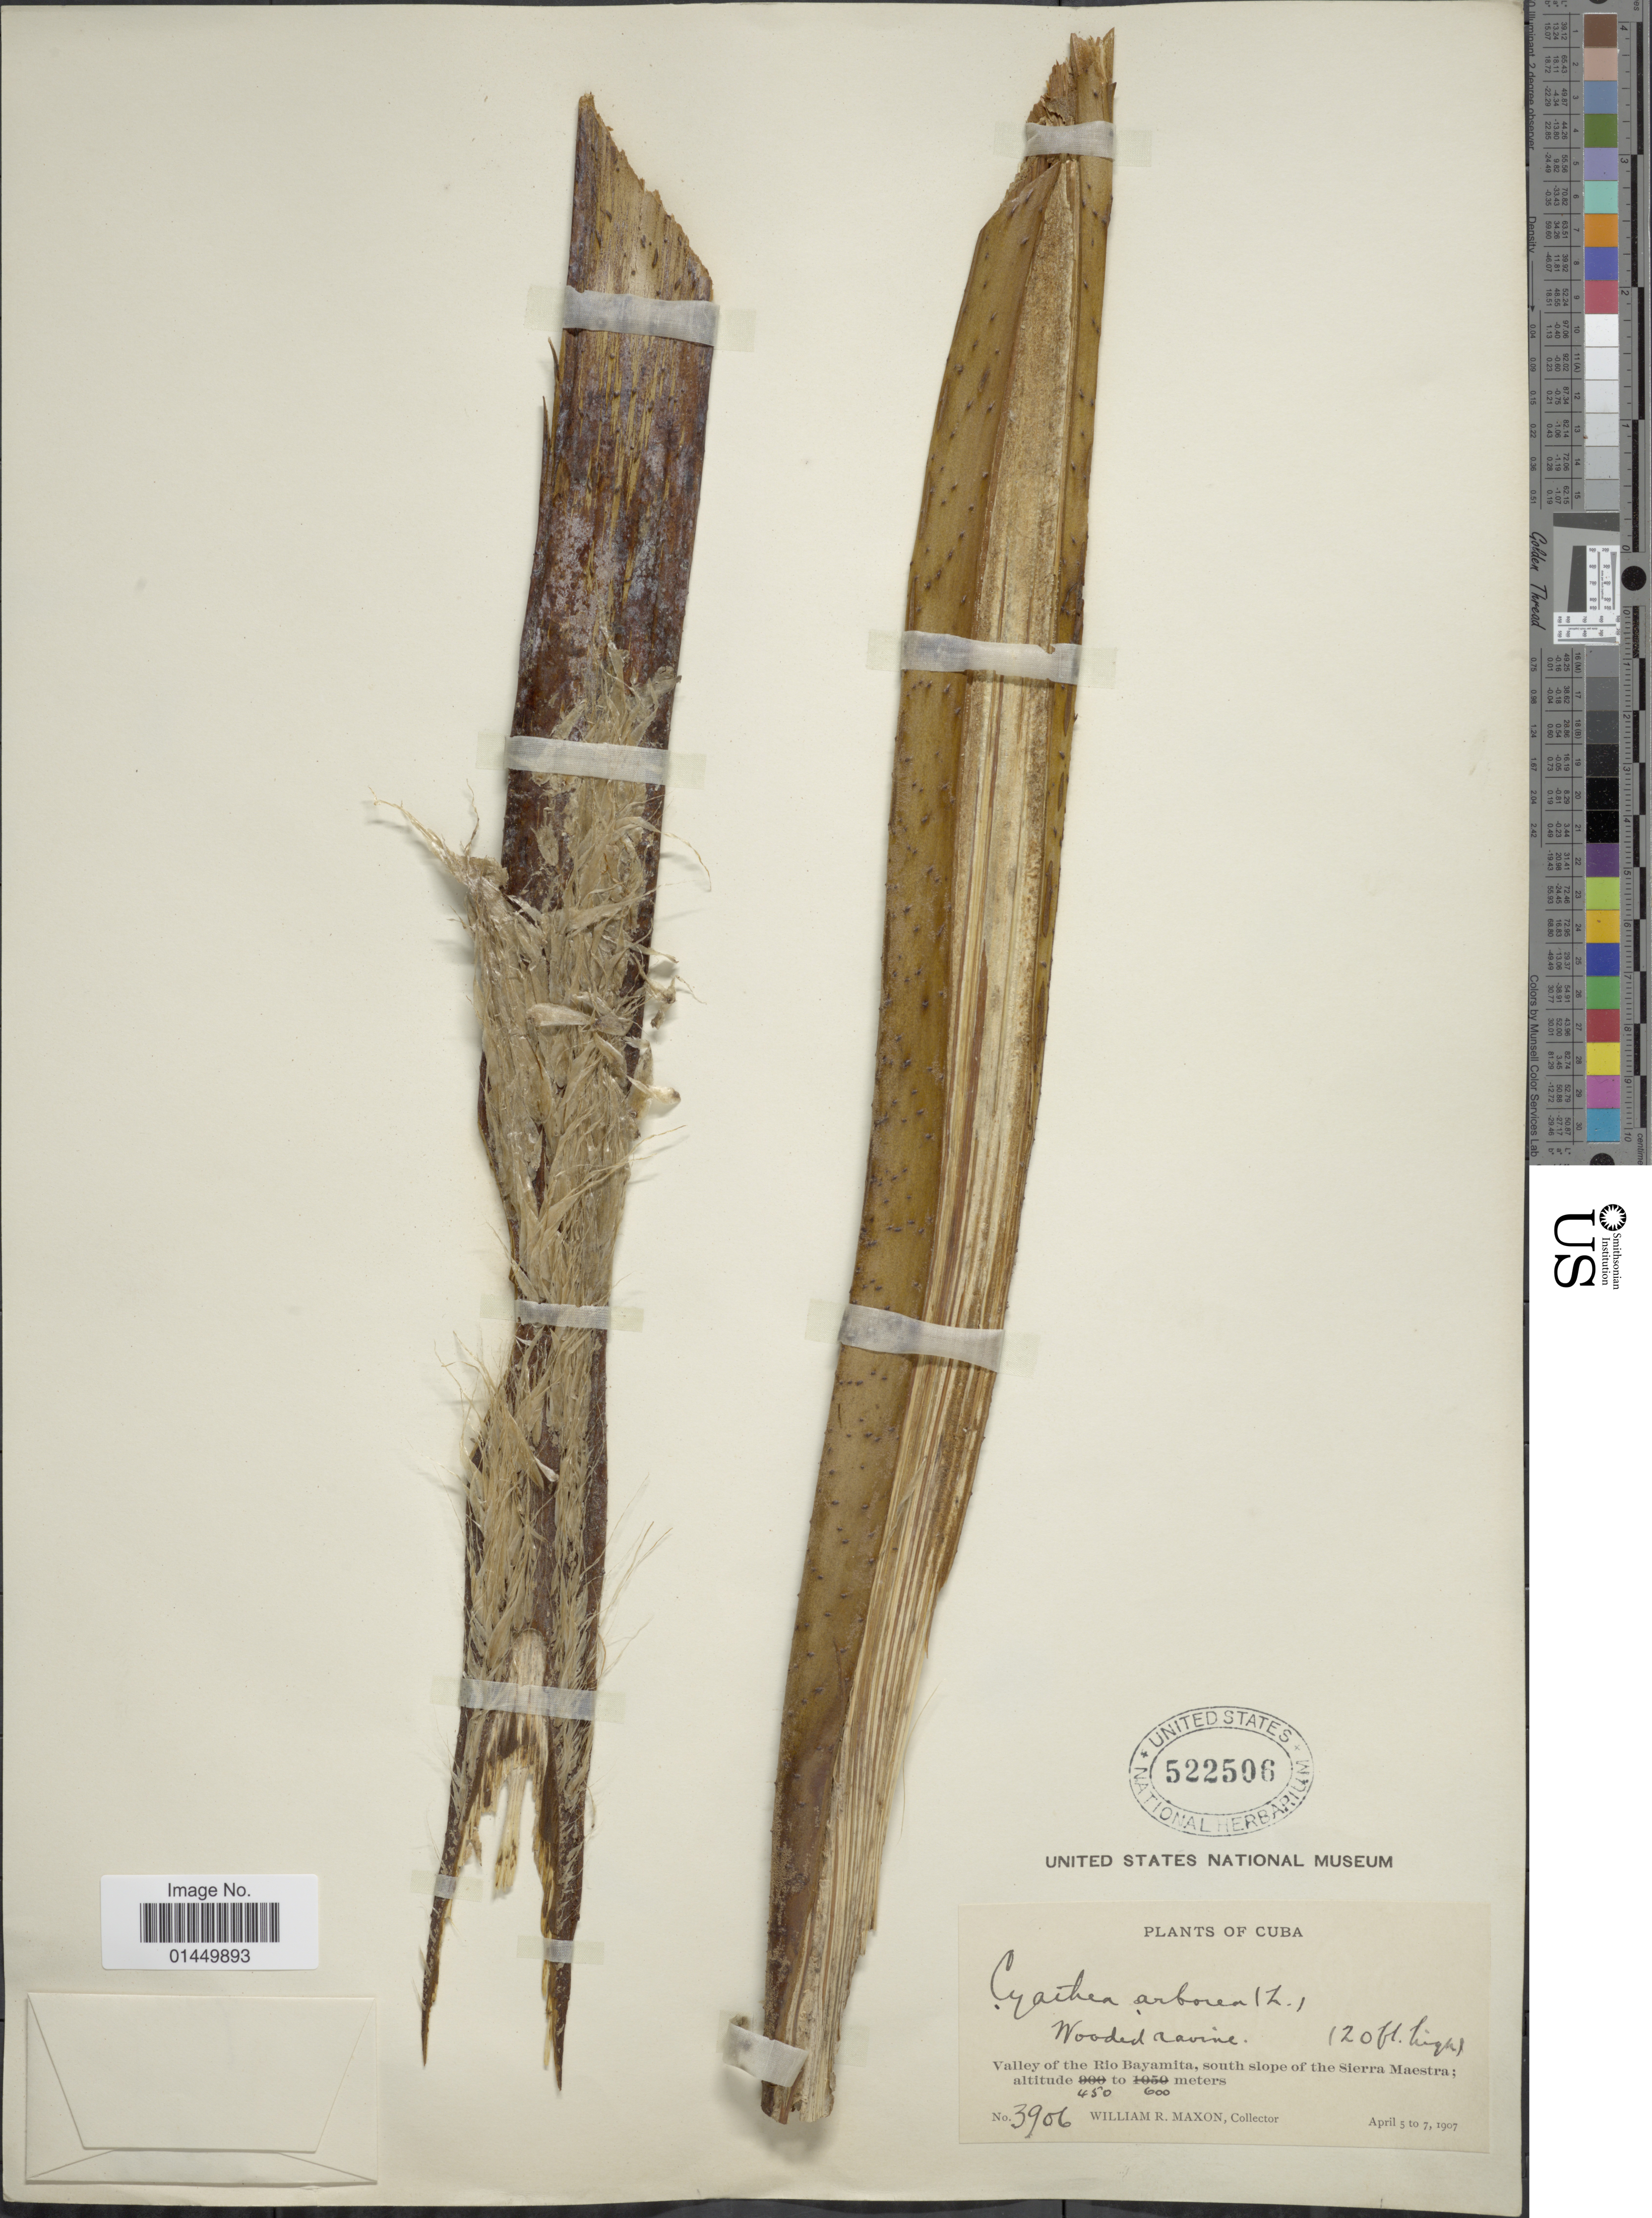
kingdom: Plantae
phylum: Tracheophyta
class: Polypodiopsida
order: Cyatheales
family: Cyatheaceae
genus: Cyathea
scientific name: Cyathea arborea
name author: (L.) Sm.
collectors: W. R. Maxon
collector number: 3906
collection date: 1907-04-05/1907-04-07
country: Cuba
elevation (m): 450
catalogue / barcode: US 522506